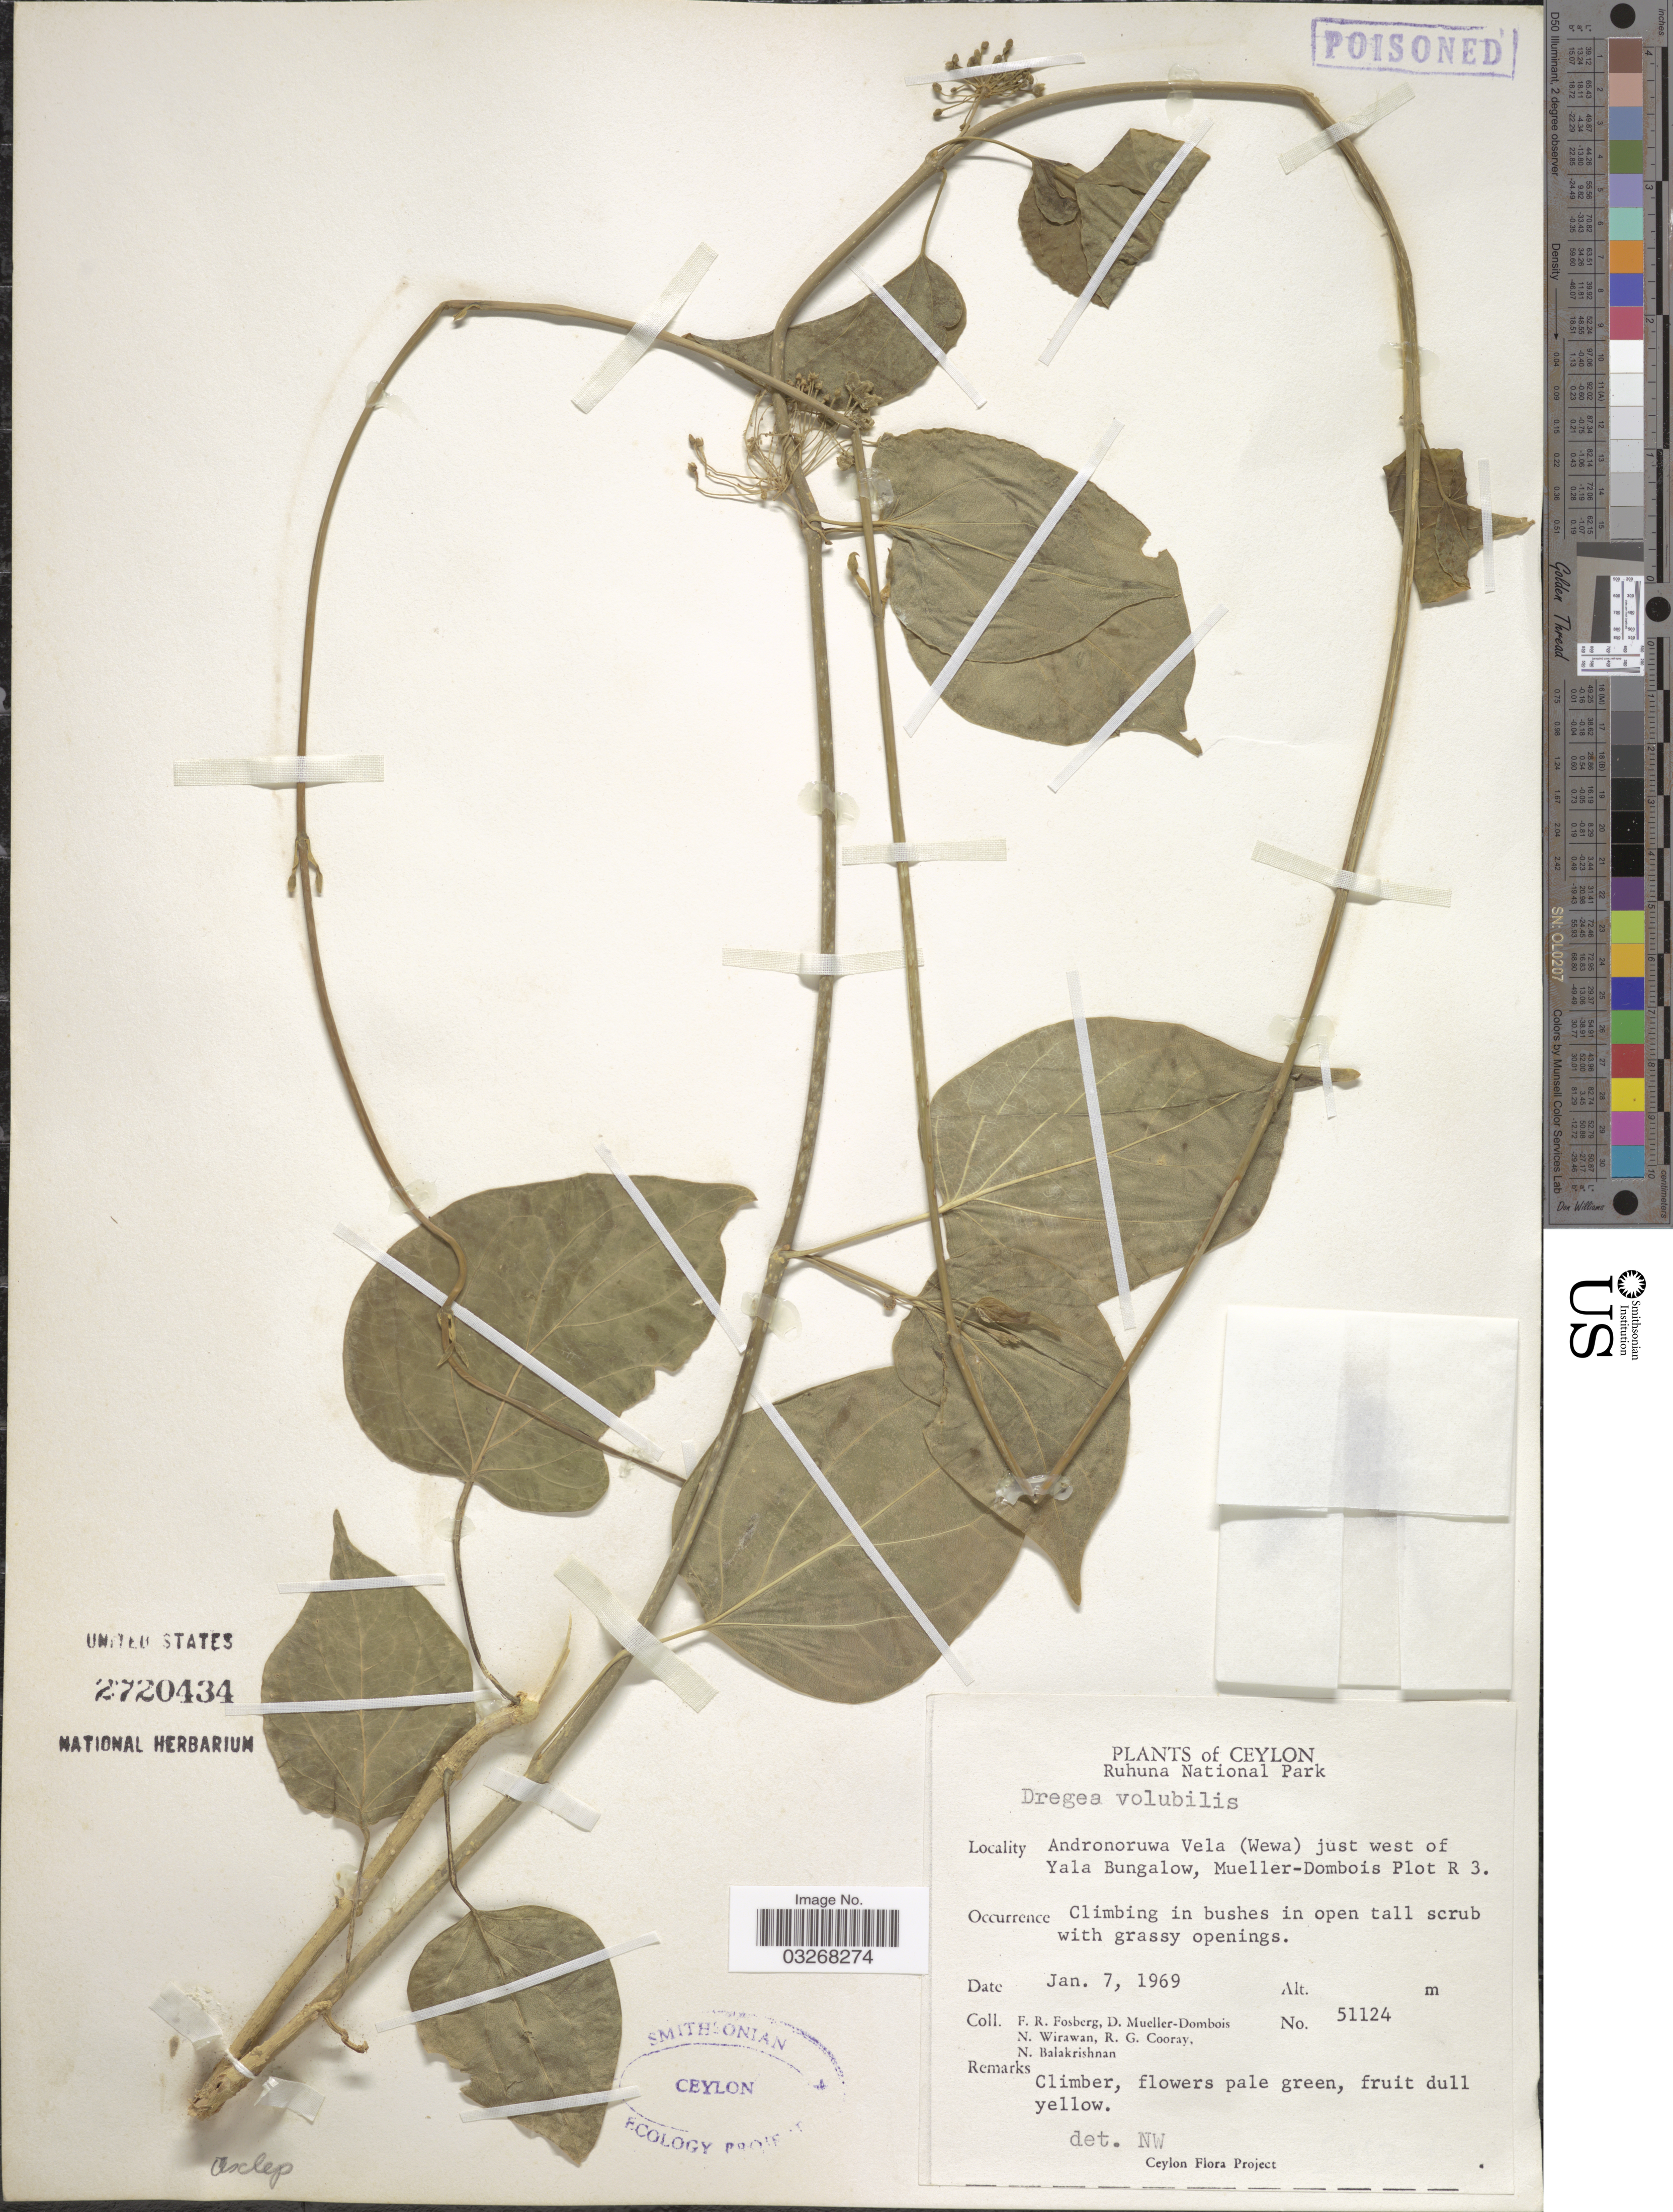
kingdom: Plantae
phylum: Tracheophyta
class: Magnoliopsida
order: Gentianales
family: Apocynaceae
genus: Dregea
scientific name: Dregea volubilis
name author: (L. f.) Benth. ex Hook. f.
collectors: F. R. Fosberg, D. Mueller-Dombois, N. Wirawan, R. Cooray & N. Balakrishnan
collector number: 51124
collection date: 1969-01-07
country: Sri Lanka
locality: Ceylon. Ruhuna National Park. Andronoruwa Vela (Wewa) just west of Yala Bungalow, Mueller-Dombois Plot R 3.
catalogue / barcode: US 2720434